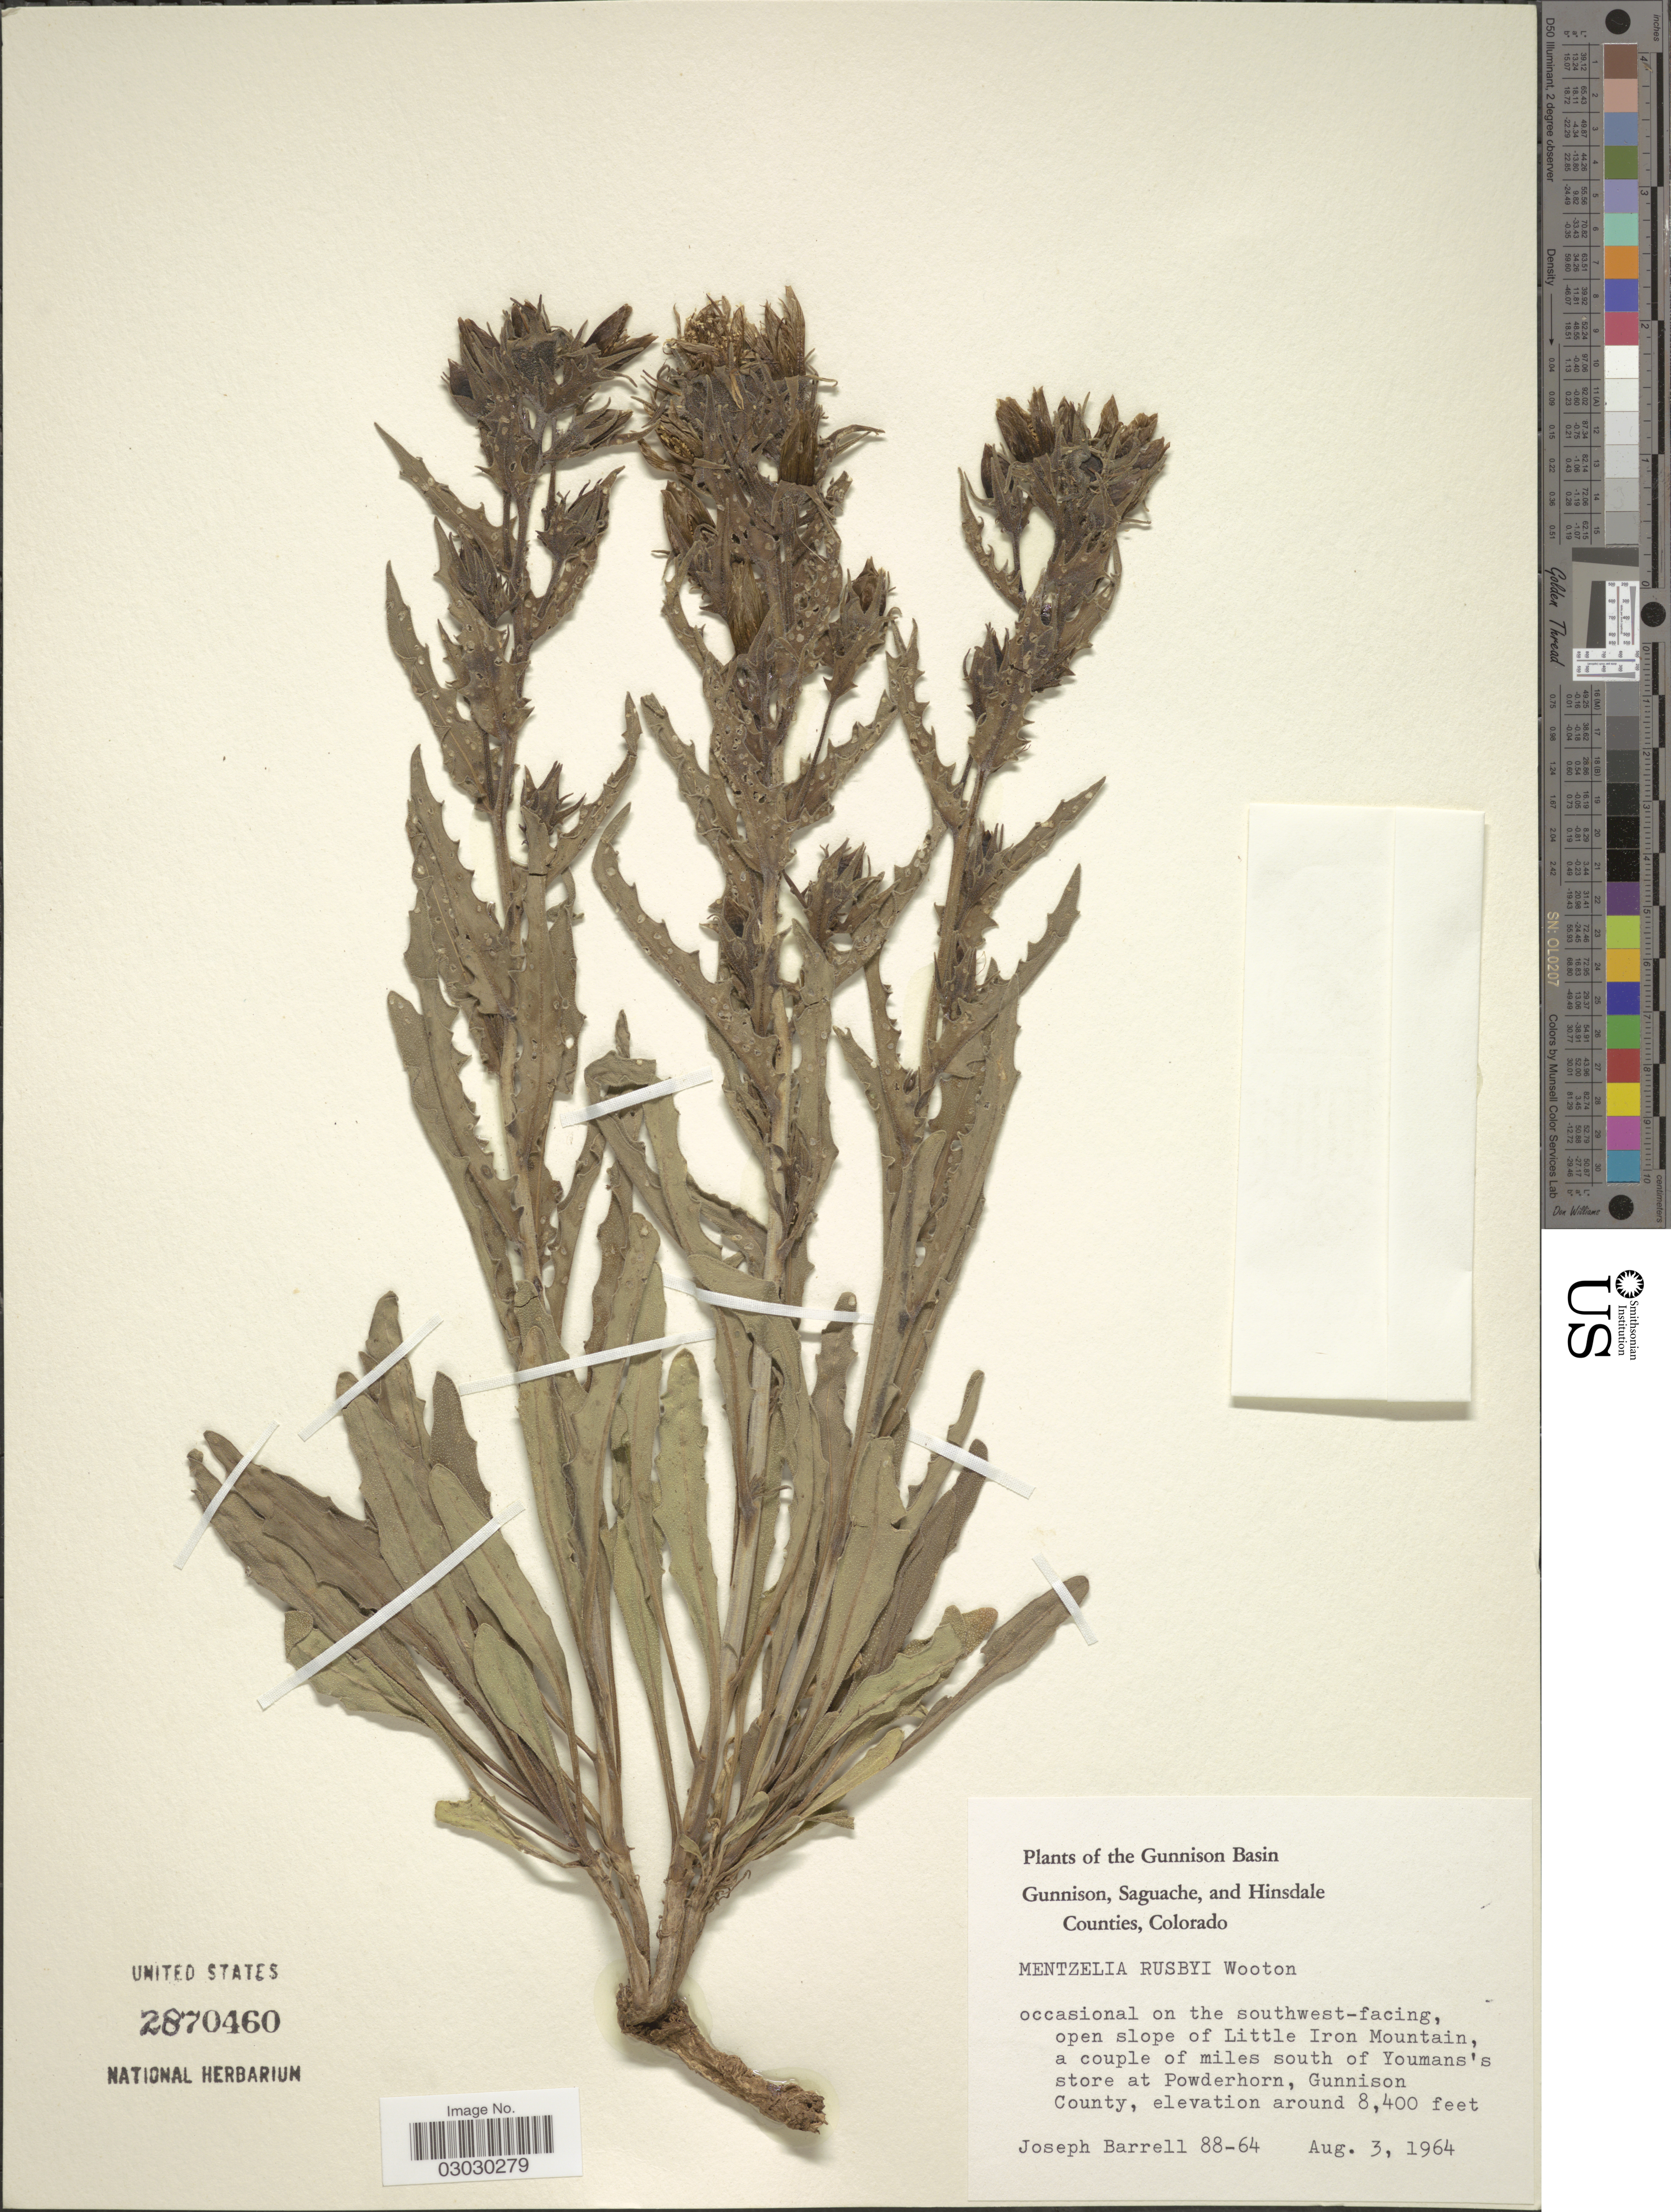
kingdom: Plantae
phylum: Tracheophyta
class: Magnoliopsida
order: Cornales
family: Loasaceae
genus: Mentzelia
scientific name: Mentzelia rusbyi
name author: Wooton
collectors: J. Barrell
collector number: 88-64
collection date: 1964-08-03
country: United States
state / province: Colorado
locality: The Gunnison Basin, Gunnison, Saguache, and Hinsdale Counties, occasional on the southwest-facing, open slope of Little Iron Mountain, a couple of miles south of Youmans's store at Powderhorn, Gunnison County.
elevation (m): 2560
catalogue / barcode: US 2870460